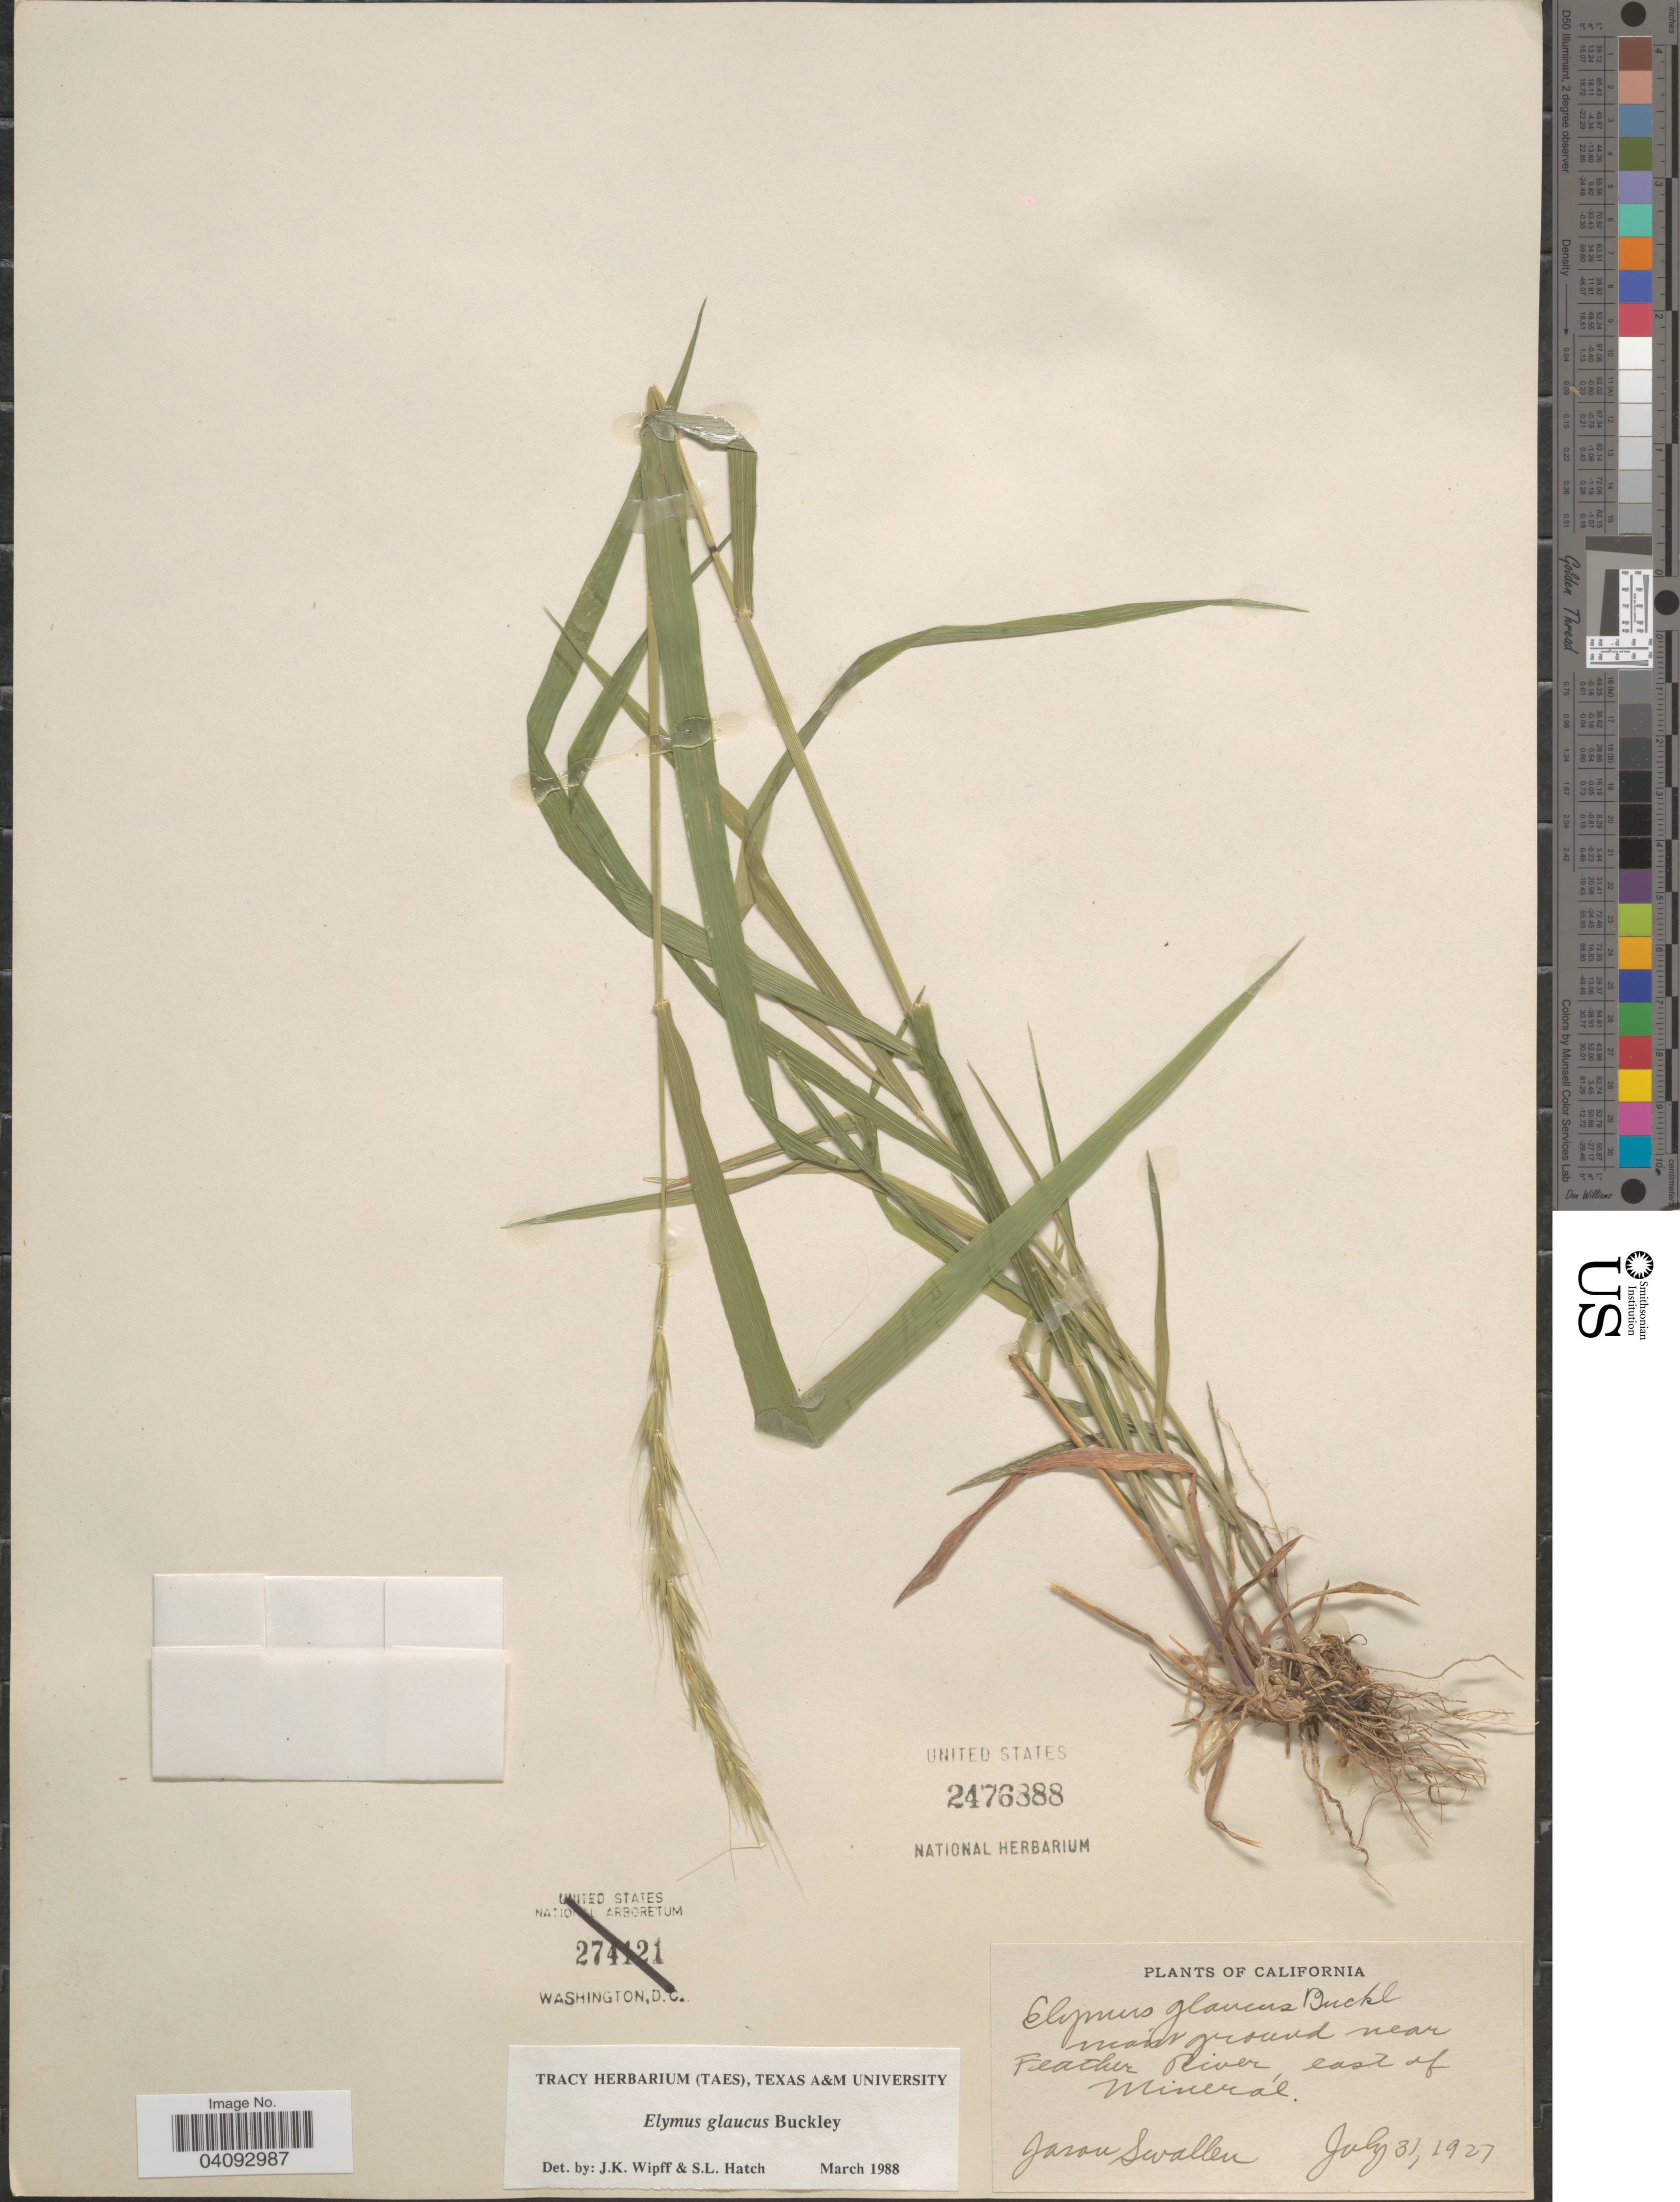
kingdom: Plantae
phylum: Tracheophyta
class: Liliopsida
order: Poales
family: Poaceae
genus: Elymus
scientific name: Elymus glaucus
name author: Buckley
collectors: J. R. Swallen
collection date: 1927-07-31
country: United States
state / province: California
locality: Moist ground near Feather River, east of Mineral.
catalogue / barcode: US 2476888